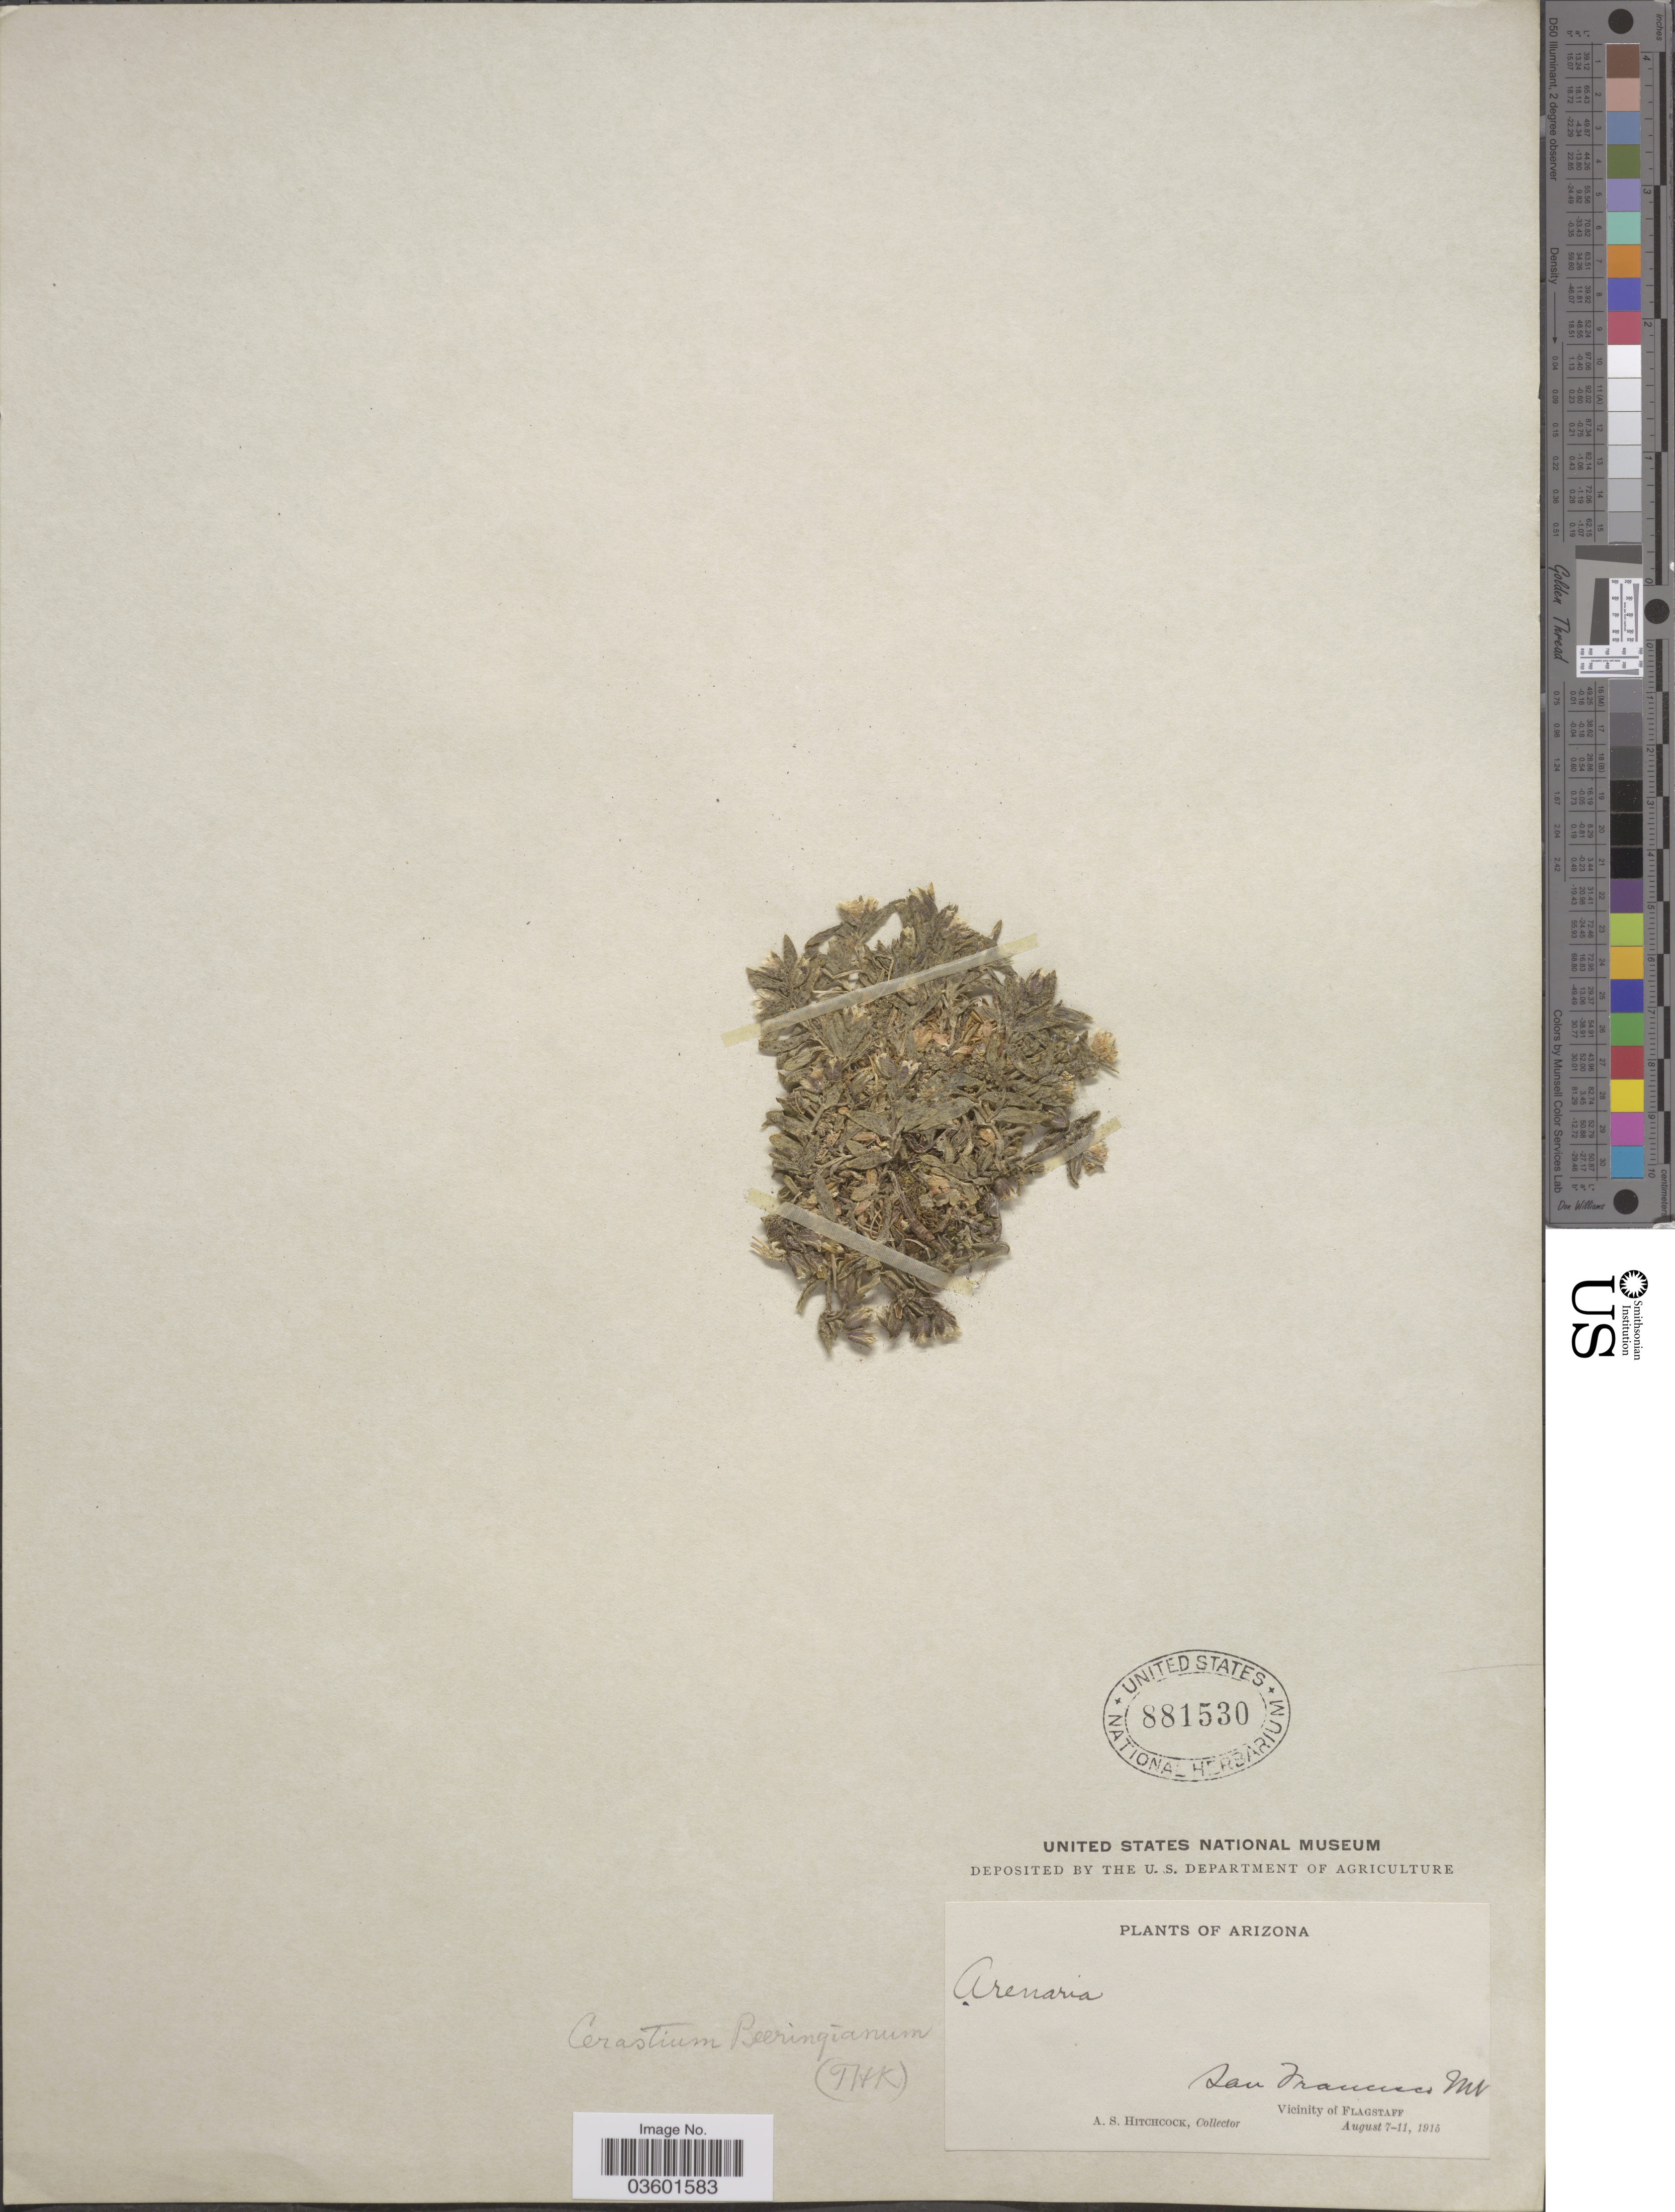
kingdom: Plantae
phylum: Tracheophyta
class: Magnoliopsida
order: Caryophyllales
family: Caryophyllaceae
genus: Cerastium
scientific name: Cerastium beeringianum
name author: Cham. & Schltdl.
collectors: A. S. Hitchcock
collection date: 1915-08-07/1915-08-11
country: United States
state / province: Arizona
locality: San Francisco Mt. Vicinity of Flagstaff.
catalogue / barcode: US 881530